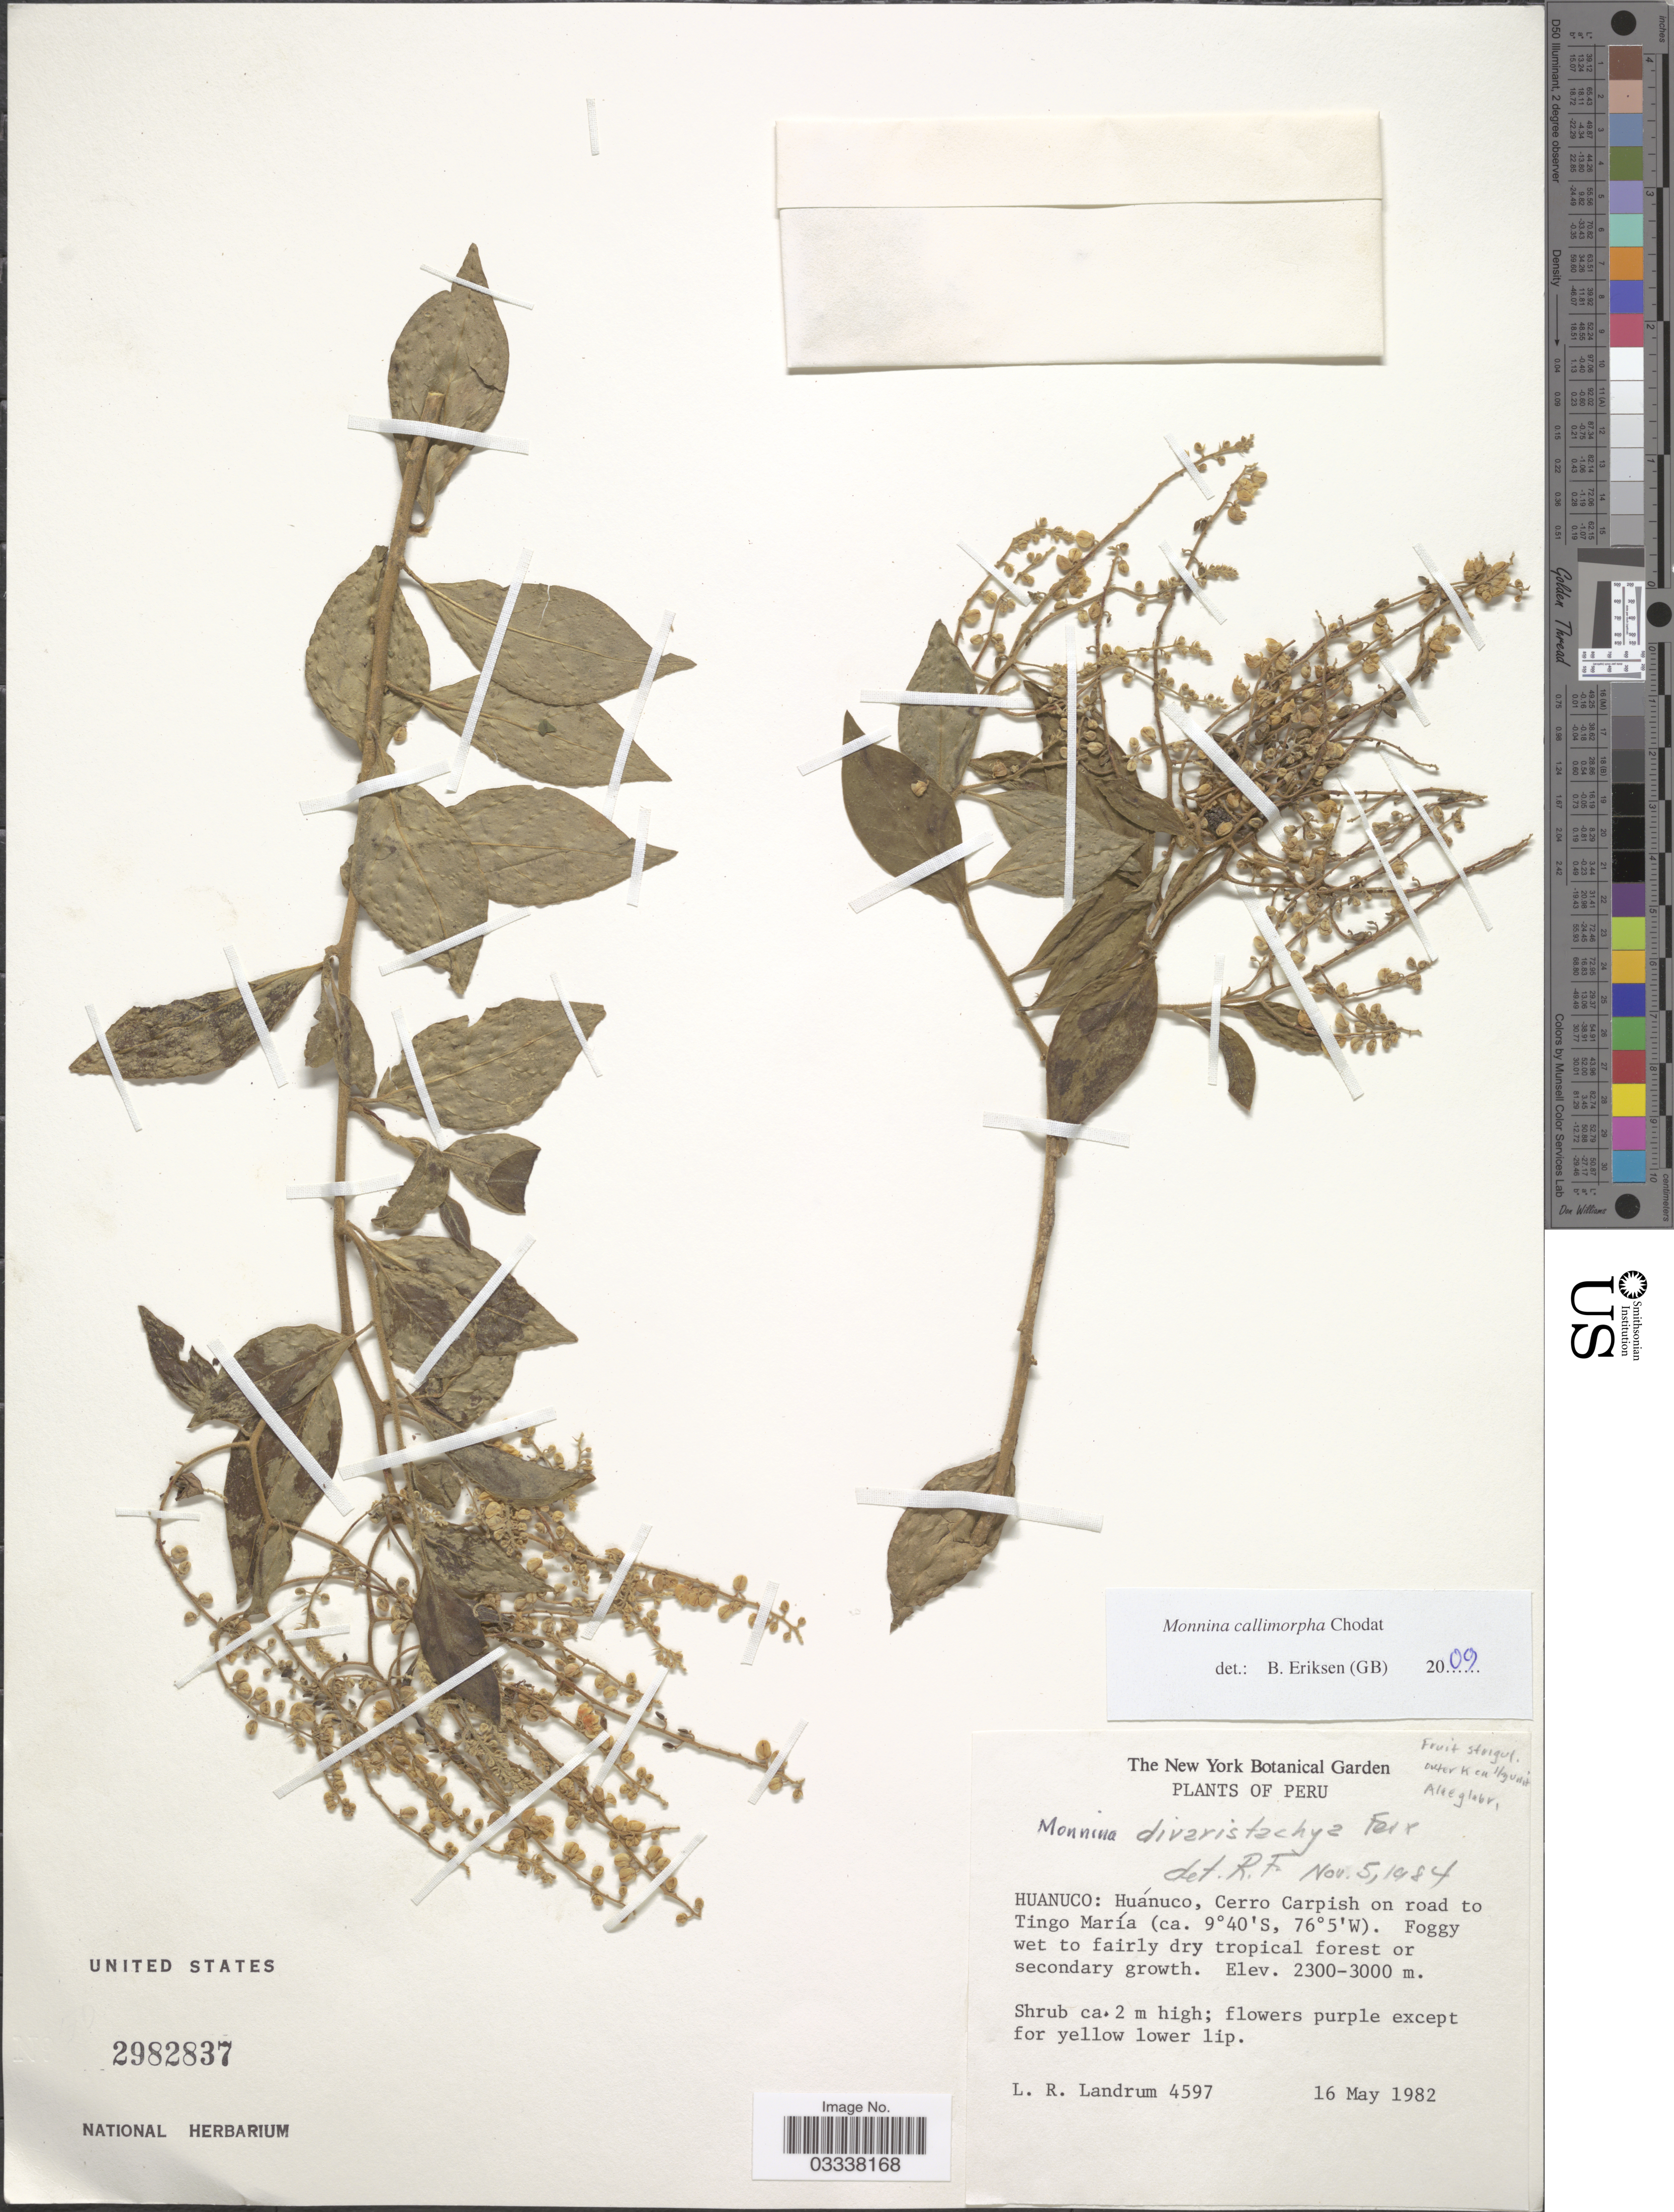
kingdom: Plantae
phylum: Tracheophyta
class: Magnoliopsida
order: Fabales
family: Polygalaceae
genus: Monnina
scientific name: Monnina callimorpha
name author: Chodat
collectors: L. R. Landrum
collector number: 4597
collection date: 1982-05-16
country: Peru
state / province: Huánuco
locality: Huánuco, Cerro Carpish on road to Tingo María.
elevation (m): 2300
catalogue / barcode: US 2982837